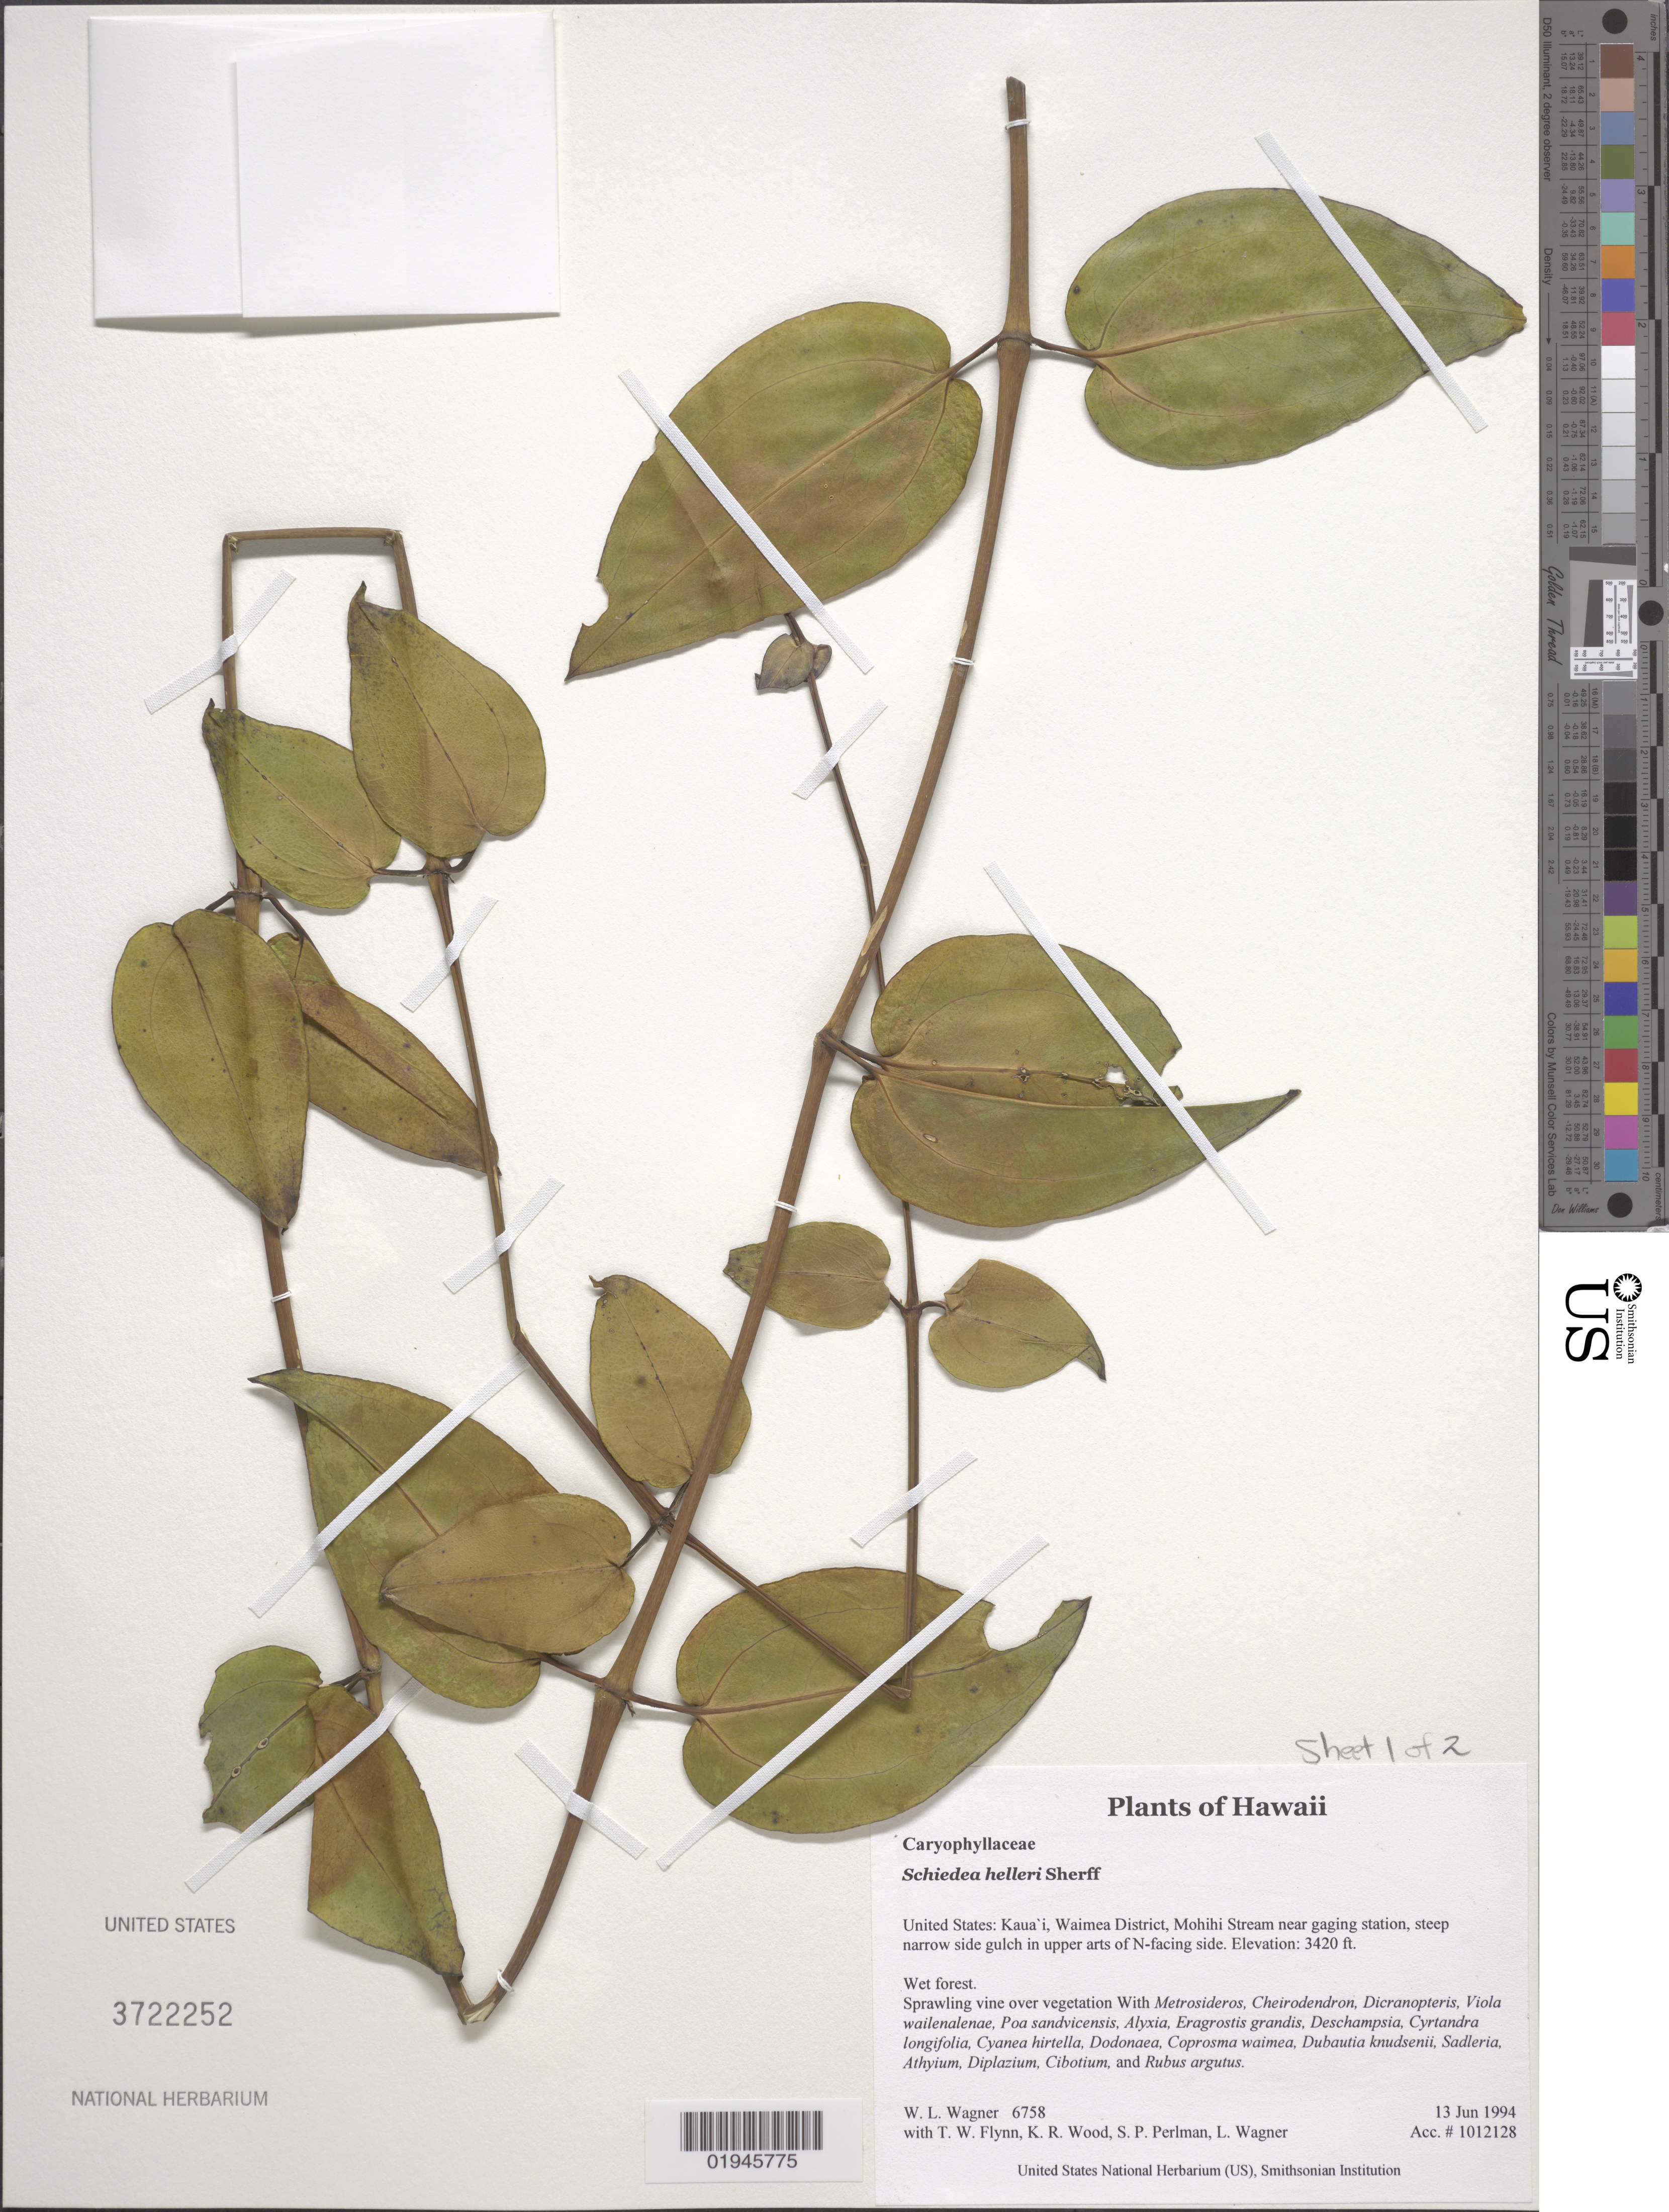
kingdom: Plantae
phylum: Tracheophyta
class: Magnoliopsida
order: Caryophyllales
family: Caryophyllaceae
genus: Schiedea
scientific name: Schiedea helleri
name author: Sherff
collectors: W. L. Wagner, T. W. Flynn, K. R. Wood, S. P. Perlman & L. Wagner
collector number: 6758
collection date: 1994-06-13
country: United States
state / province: Hawaii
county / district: Kauai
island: Kaua'i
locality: Waimea District, Mohihi Stream near gaging station, steep narrow side gulch in upper arts of N-facing side.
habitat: Wet forest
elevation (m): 1042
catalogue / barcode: US 3722252